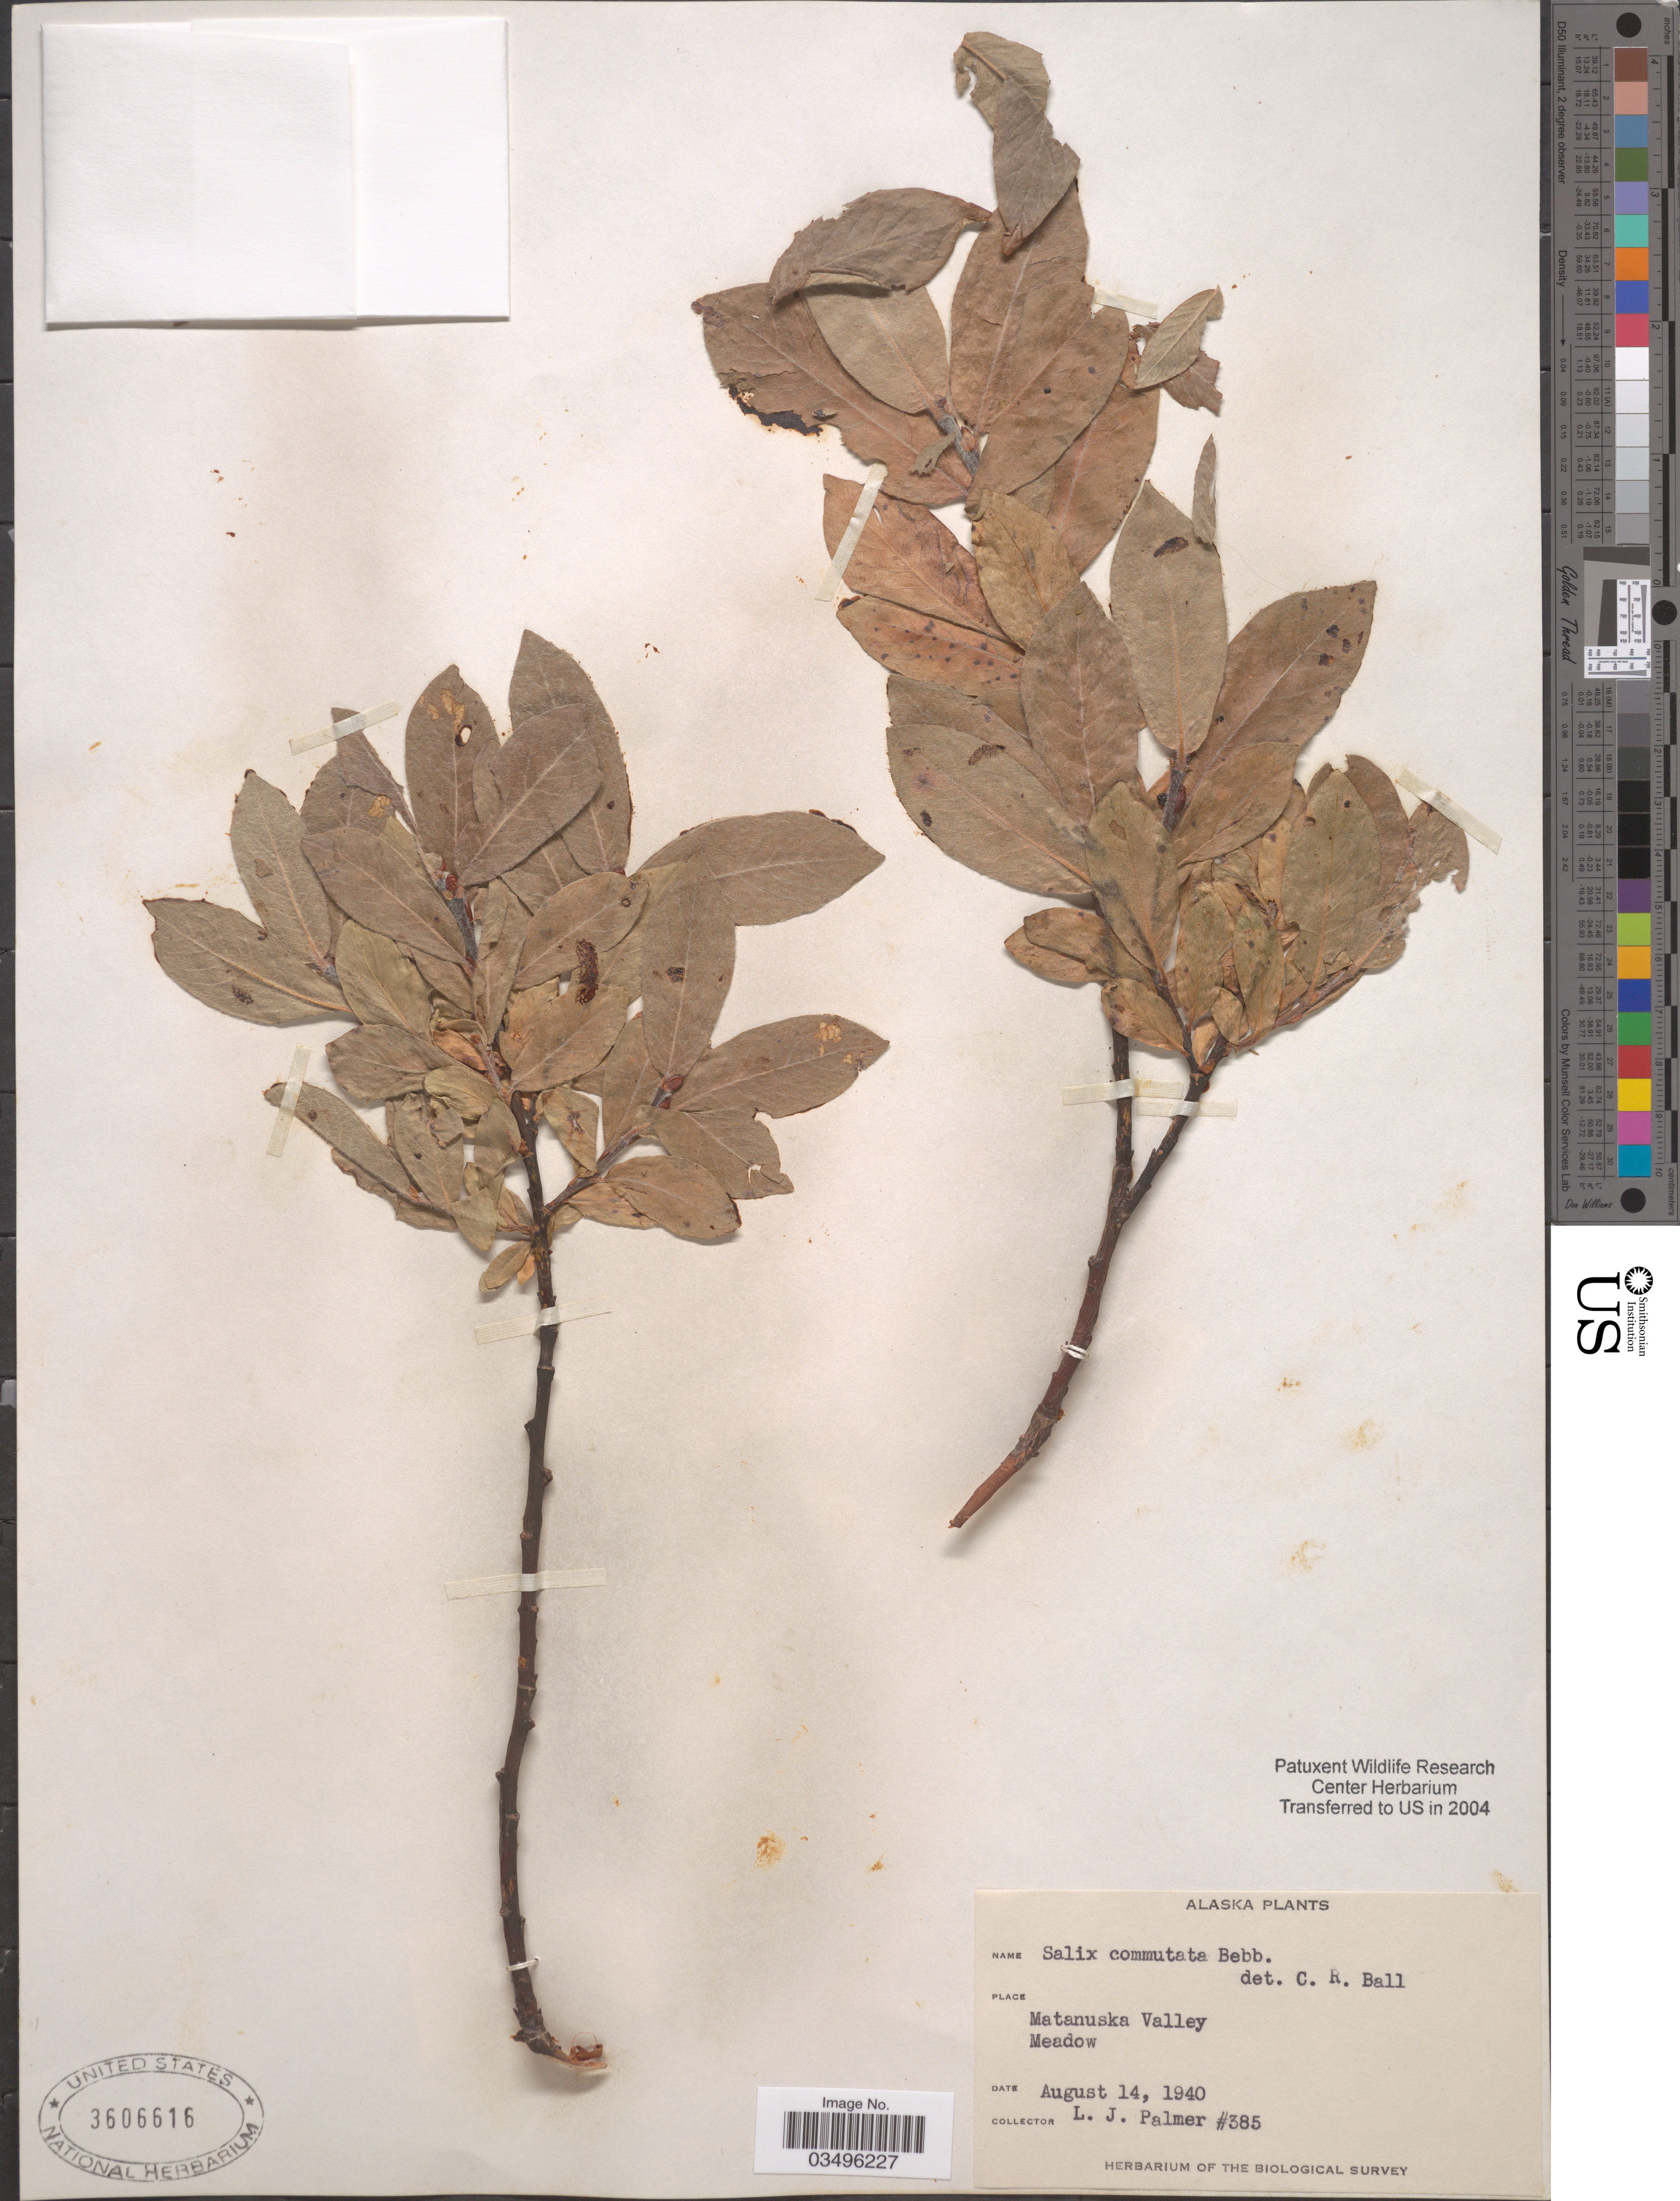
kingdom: Plantae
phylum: Tracheophyta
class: Magnoliopsida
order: Malpighiales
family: Salicaceae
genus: Salix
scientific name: Salix commutata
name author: Bebb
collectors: L. J. Palmer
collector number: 385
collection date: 1940-08-14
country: United States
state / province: Alaska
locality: Matanuska Valley. Meadow.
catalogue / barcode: US 3606616